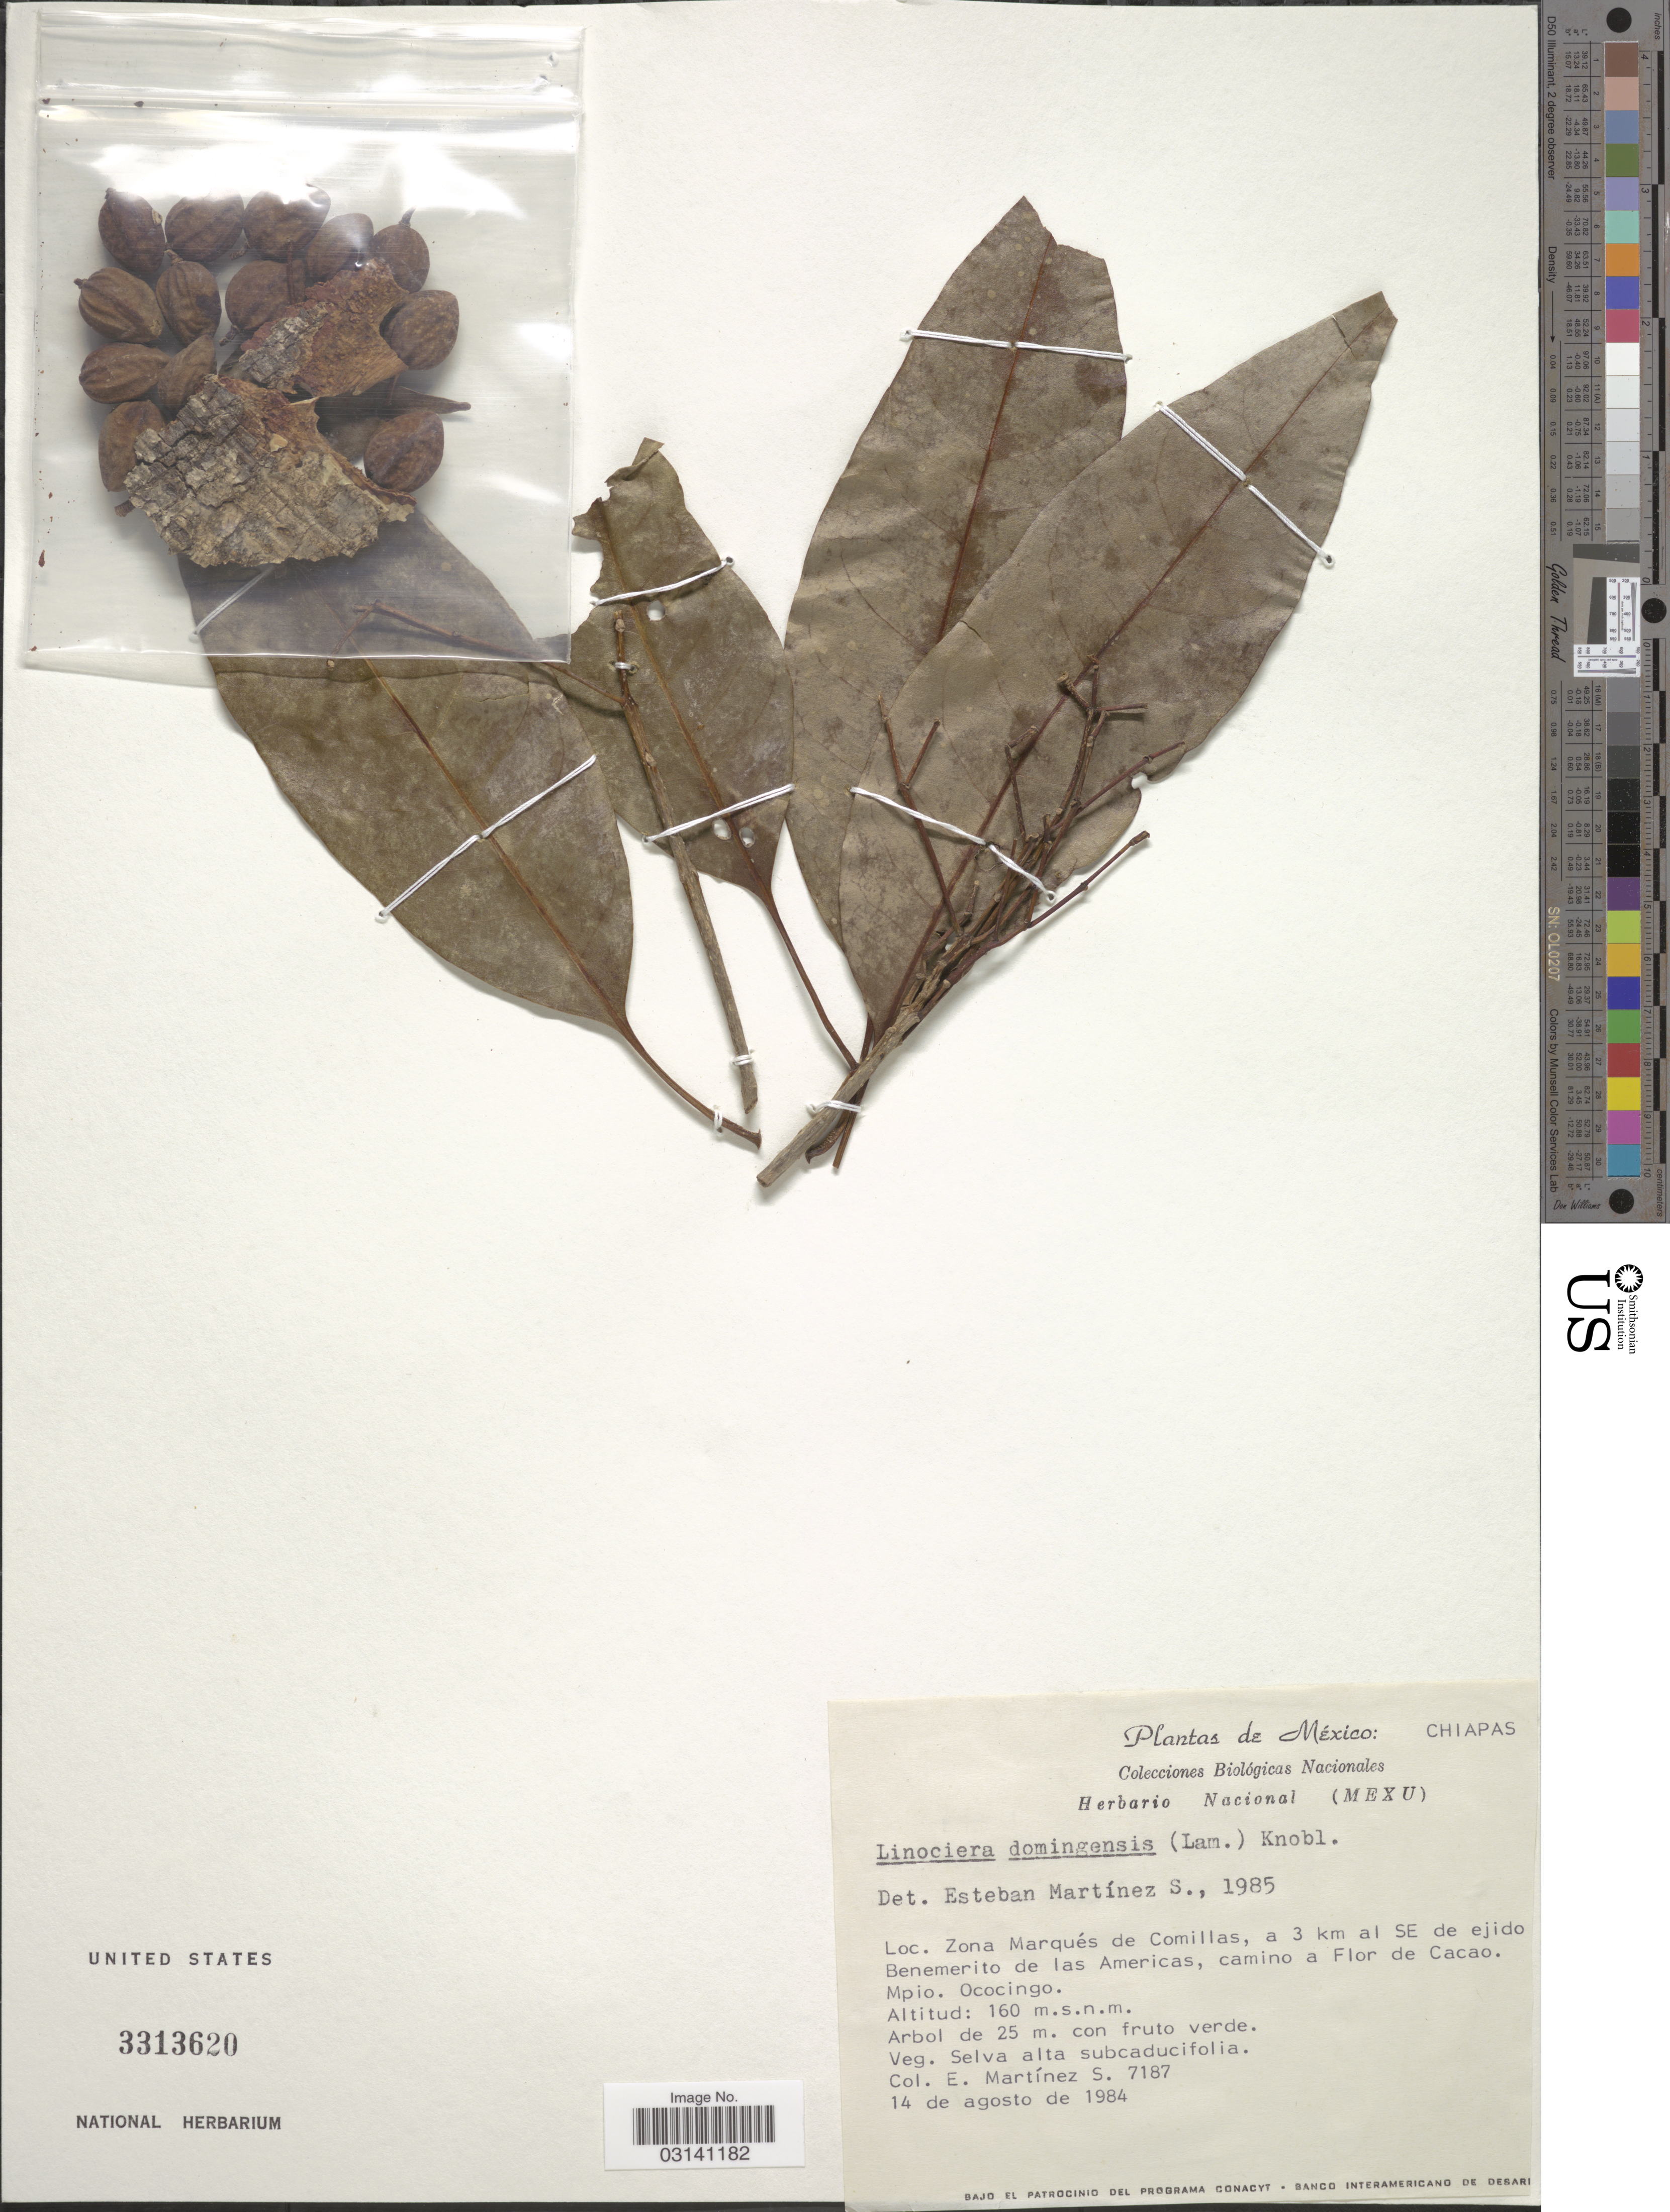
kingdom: Plantae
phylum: Tracheophyta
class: Magnoliopsida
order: Lamiales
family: Oleaceae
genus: Chionanthus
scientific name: Chionanthus domingensis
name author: Lam.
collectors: E. M. Martínez S.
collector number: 7187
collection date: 1984-08-14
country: Mexico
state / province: Chiapas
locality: Zona Marqués de Comillas, a 3 km al SE de ejido Benemeritode las Americas, camino a Flor de Cacao. Mpio. Ococingo.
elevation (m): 160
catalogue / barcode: US 3313620